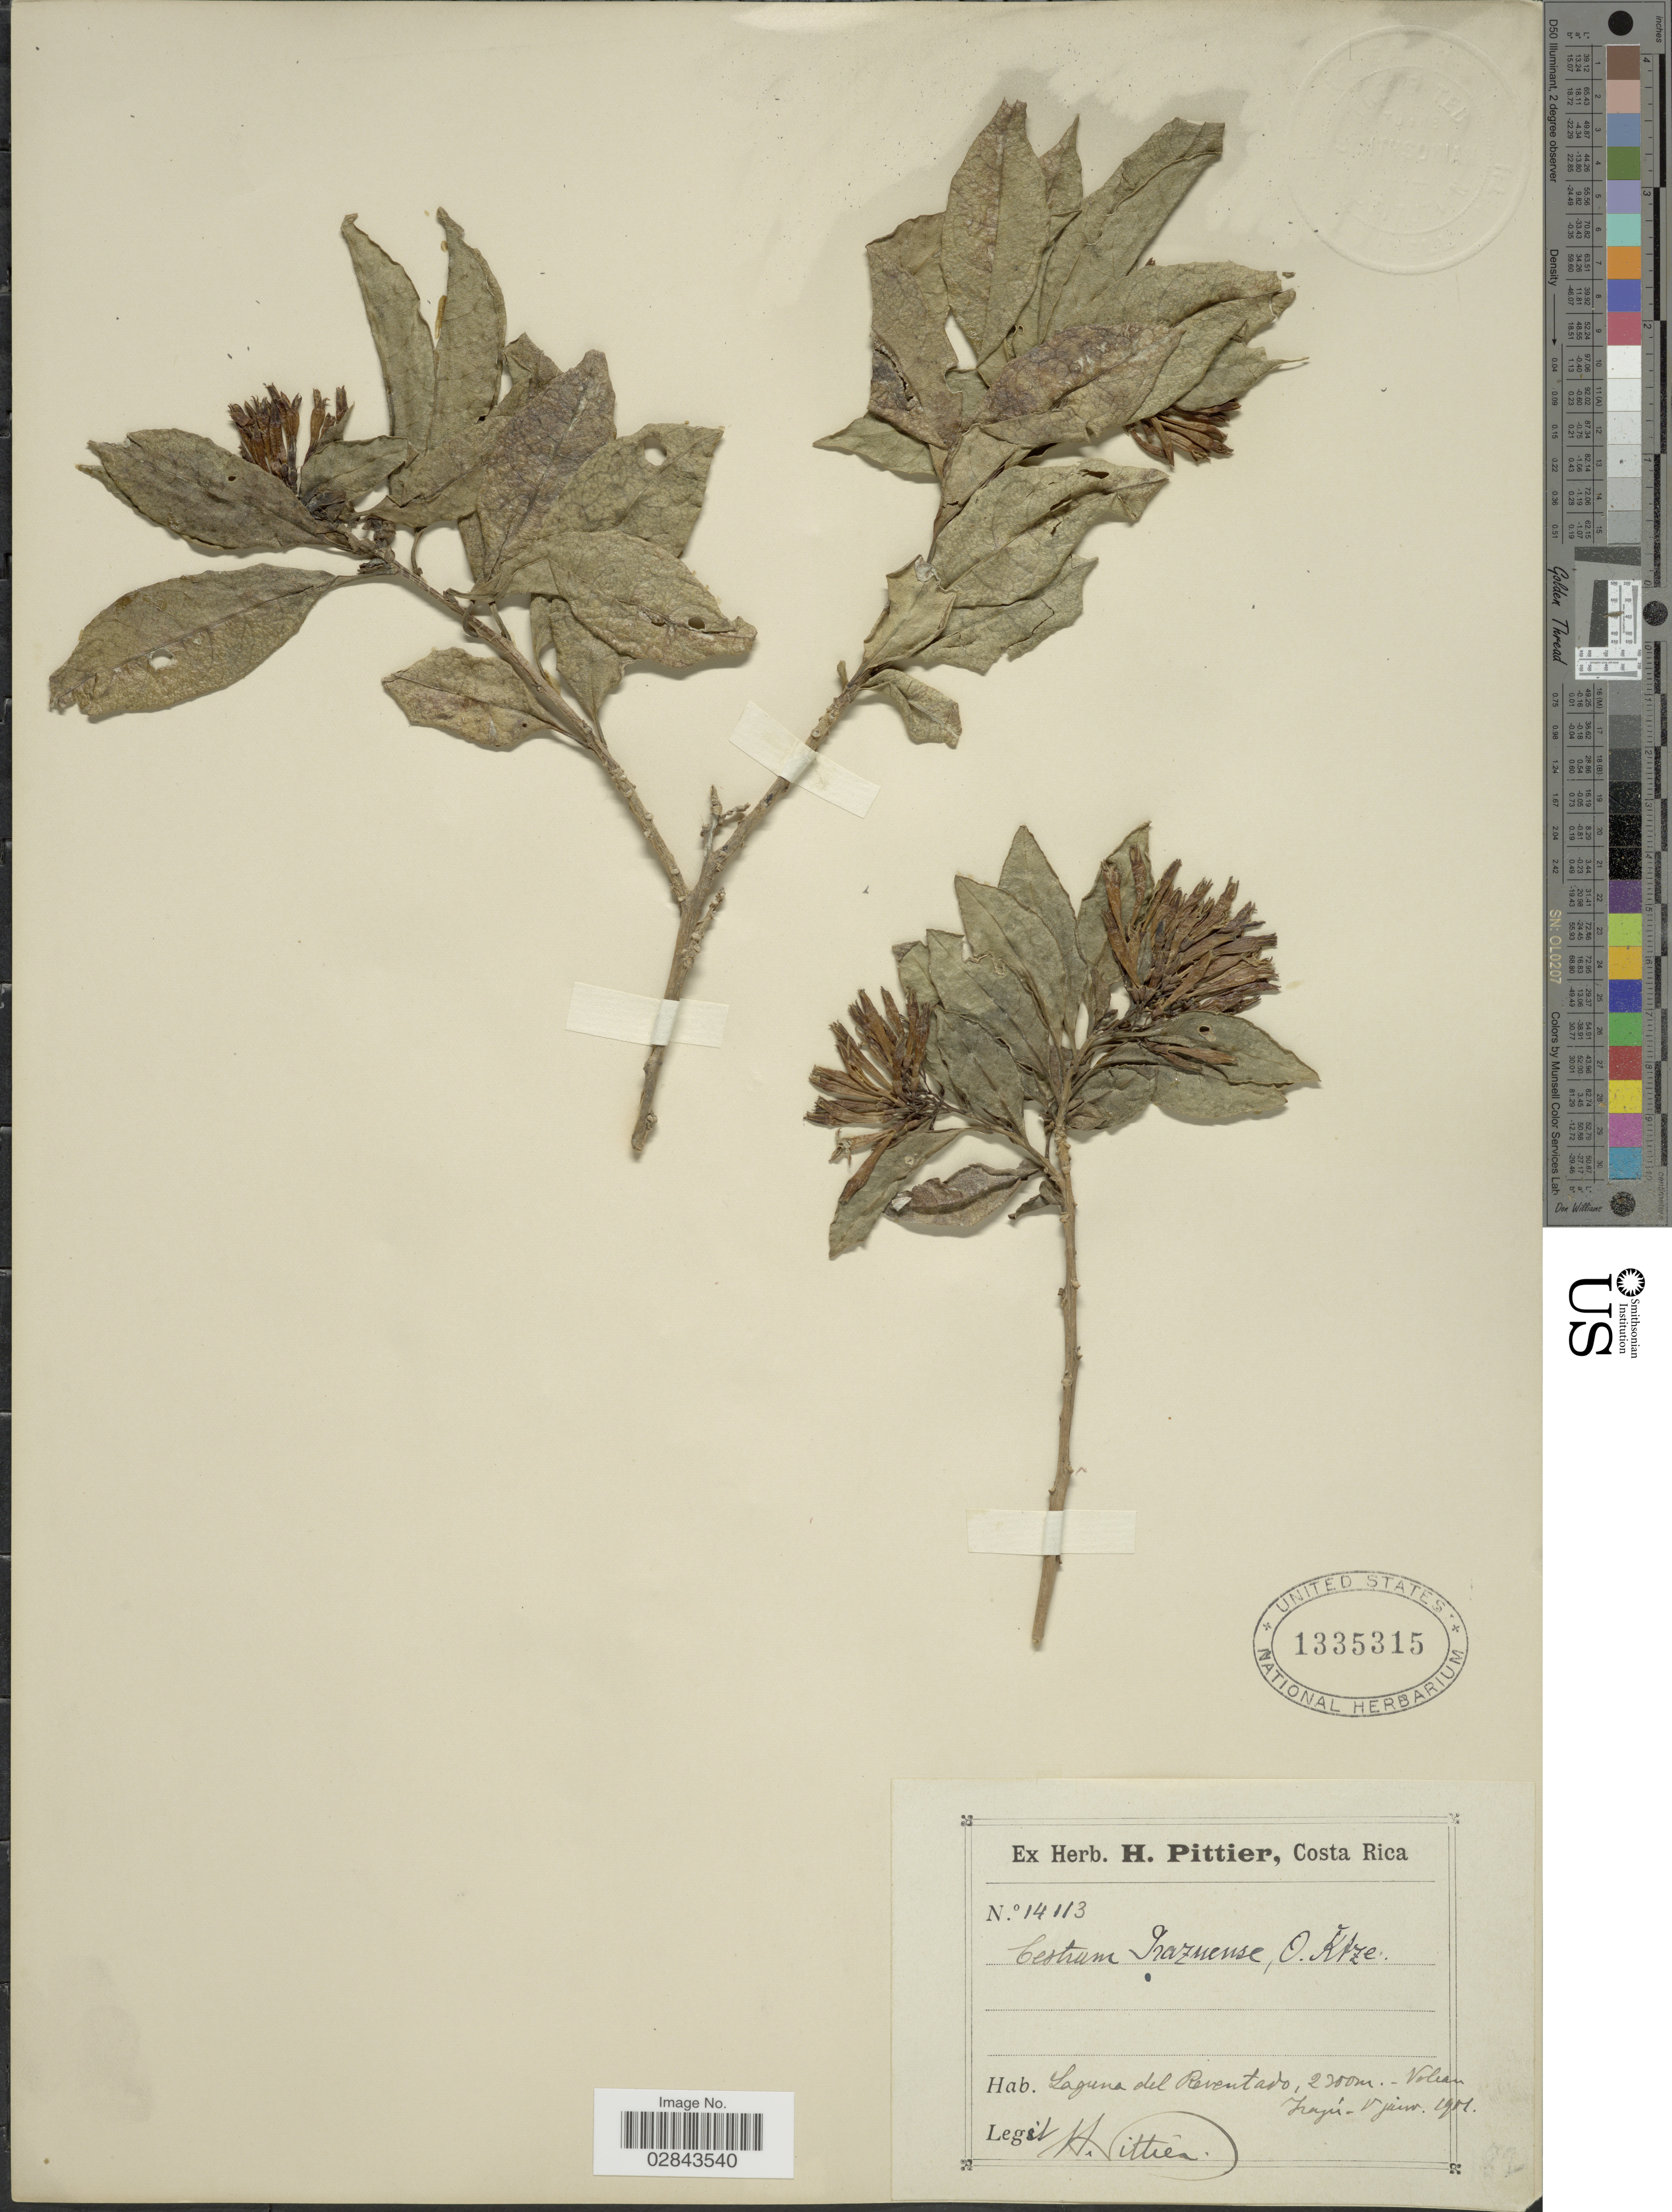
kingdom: Plantae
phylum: Tracheophyta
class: Magnoliopsida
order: Solanales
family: Solanaceae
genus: Cestrum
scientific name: Cestrum irazuense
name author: Kuntze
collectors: H. F. Pittier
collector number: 14113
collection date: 1901-01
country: Costa Rica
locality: Laguna del Reventado, Volcan Irazú.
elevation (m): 2300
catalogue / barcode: US 1335315